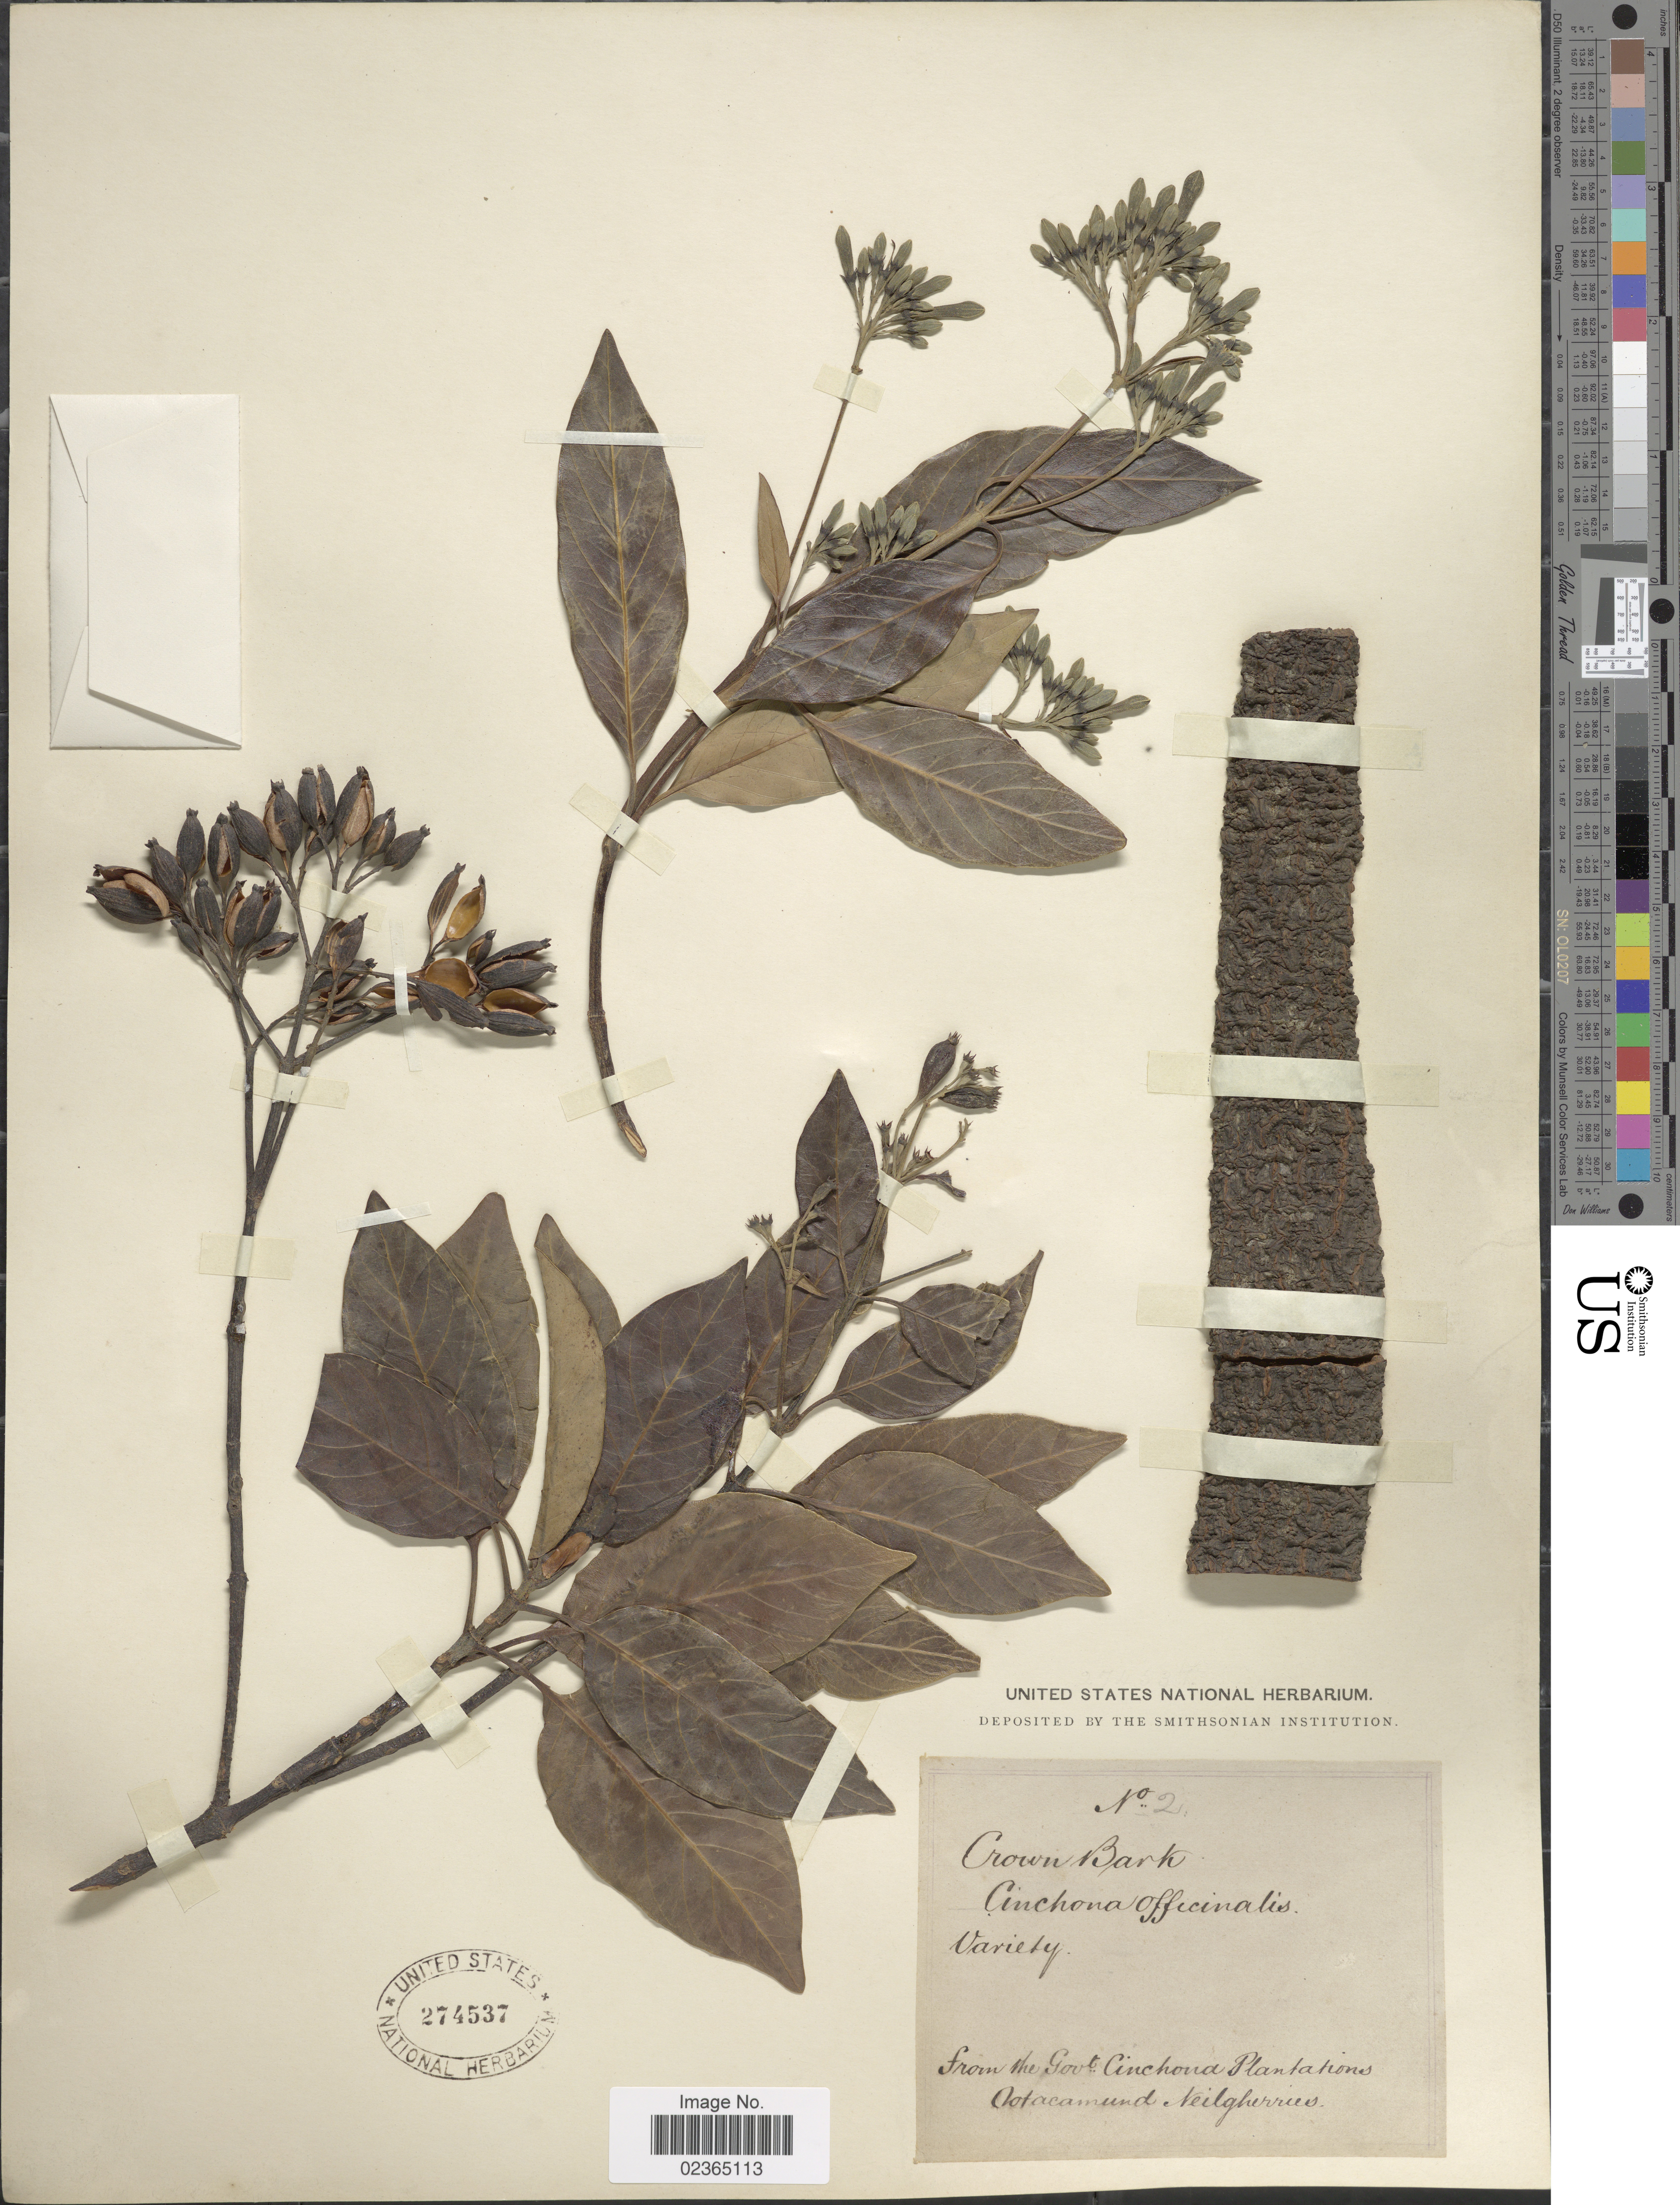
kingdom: Plantae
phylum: Tracheophyta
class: Magnoliopsida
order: Gentianales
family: Rubiaceae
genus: Cinchona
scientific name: Cinchona officinalis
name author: L.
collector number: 2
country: India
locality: Govt. Cinchona Plantations Ootacamund Neilgherries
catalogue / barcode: US 274537